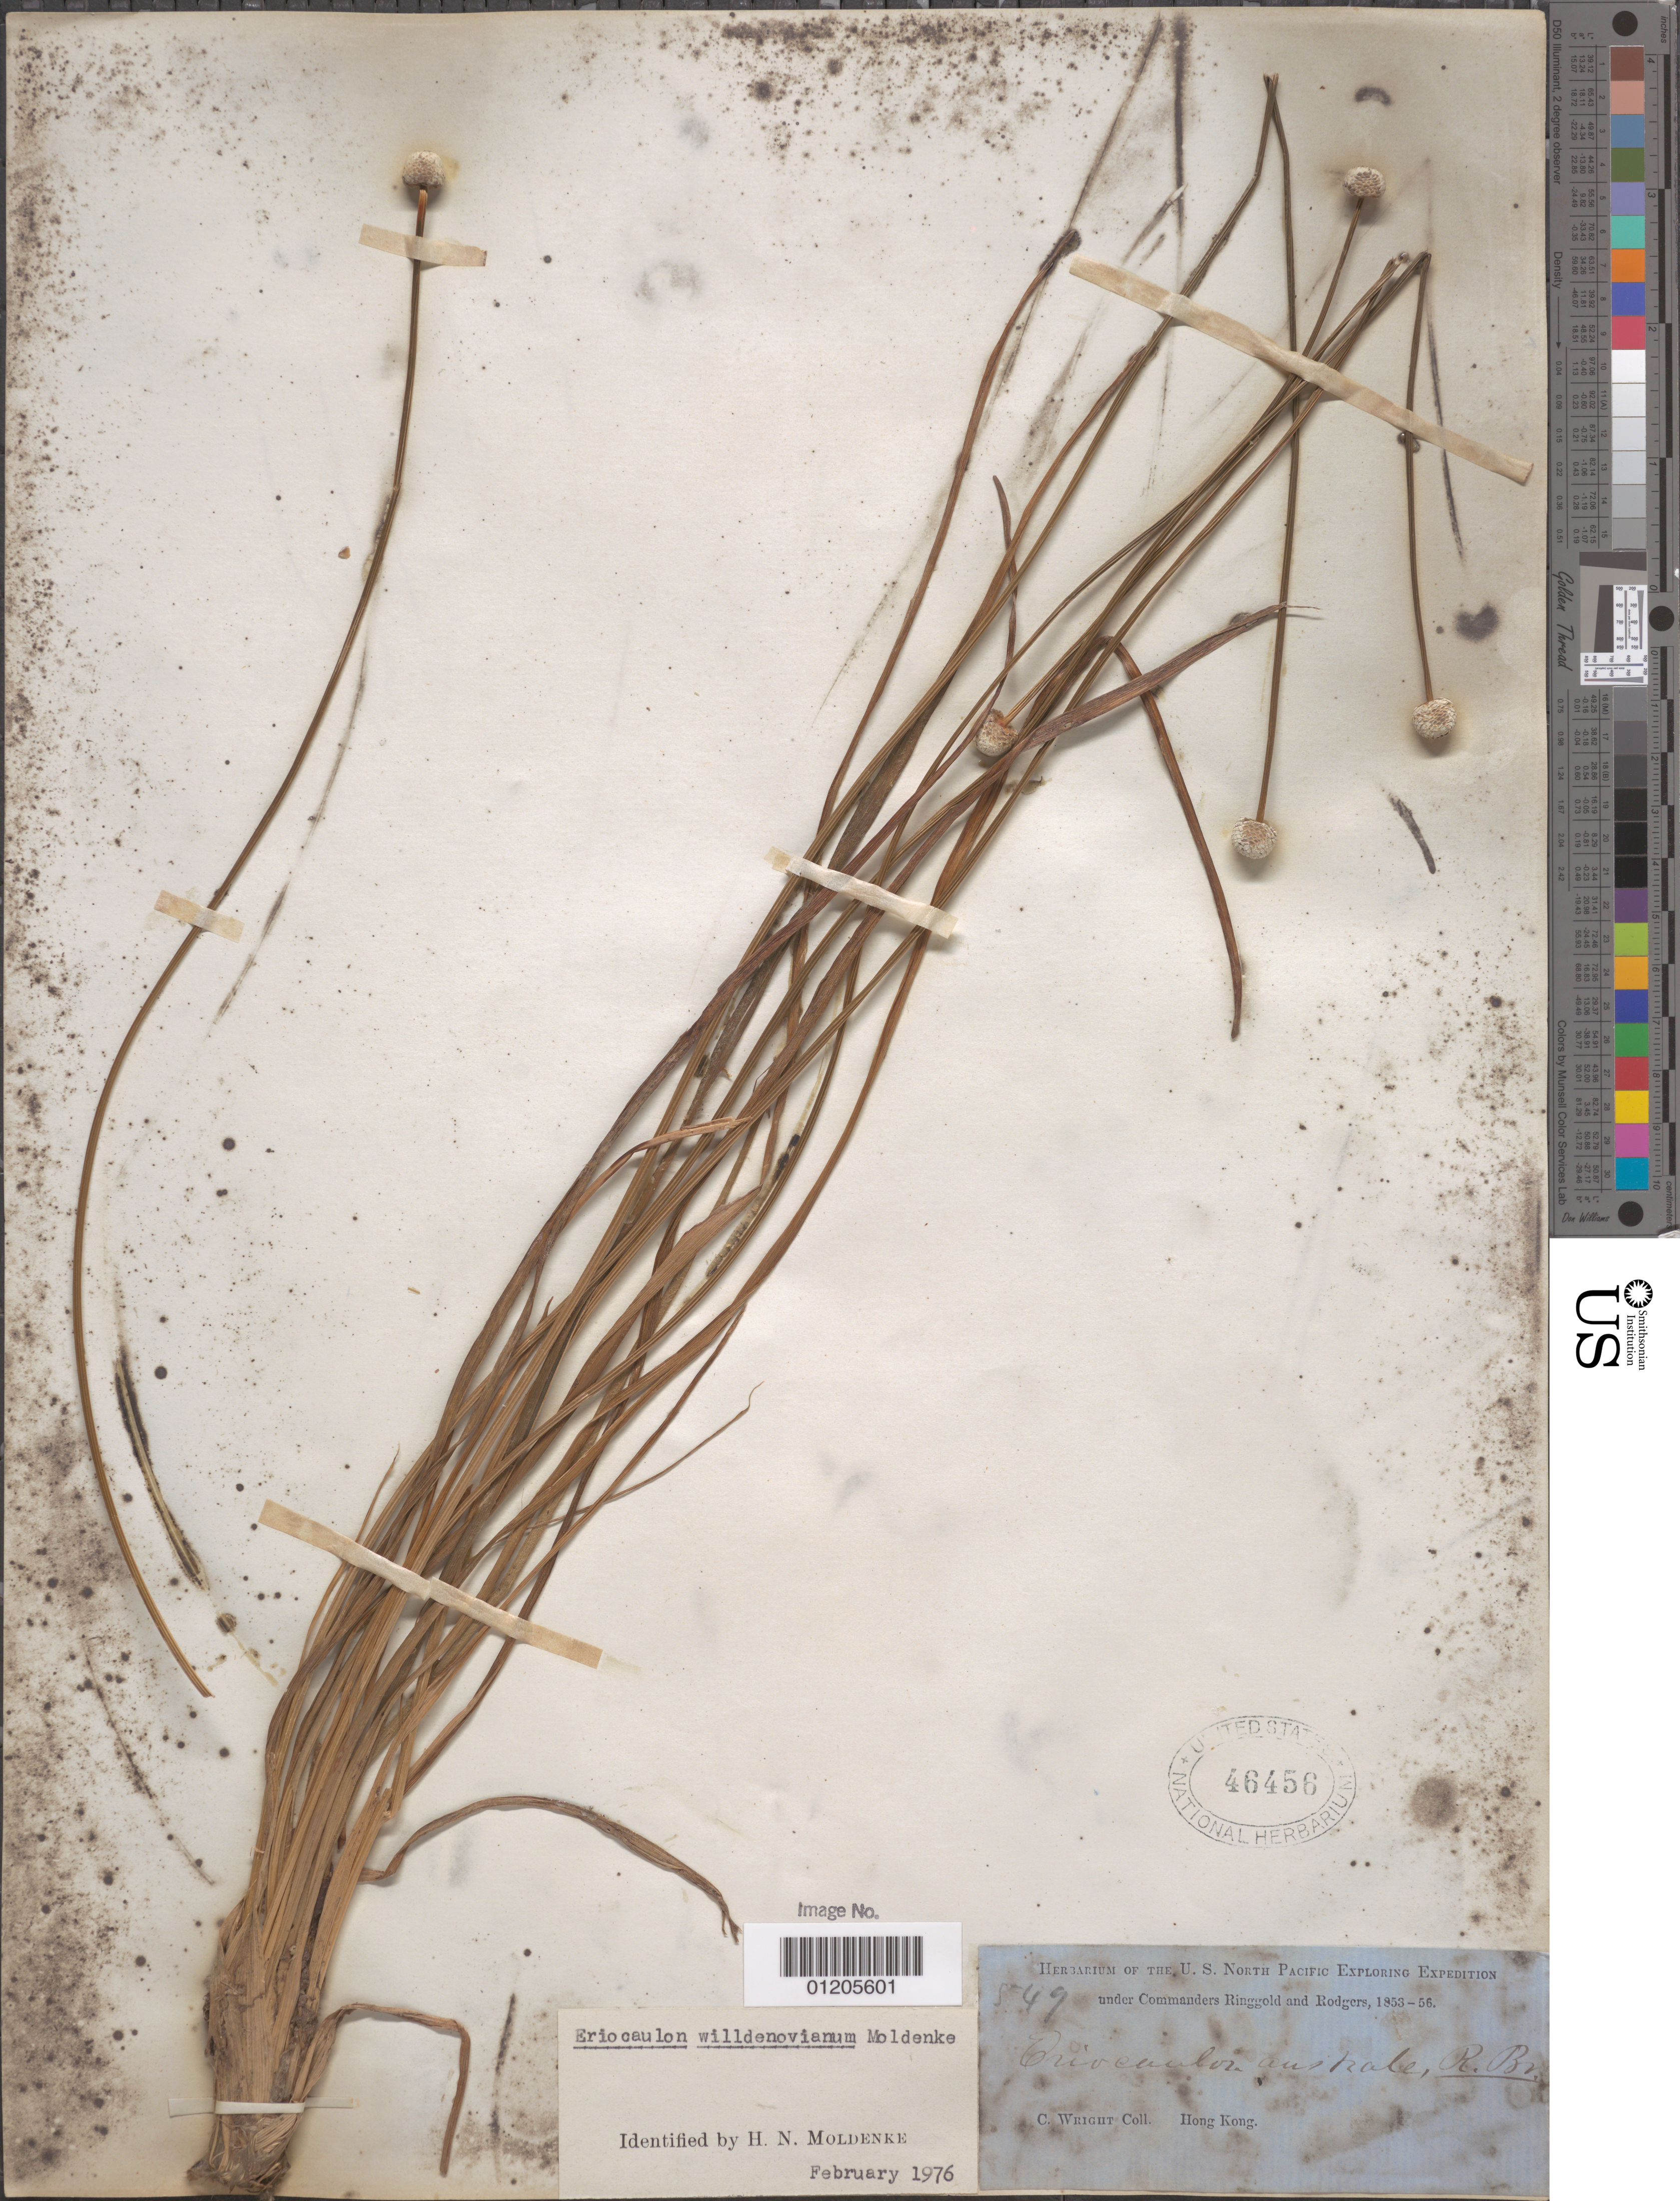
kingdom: Plantae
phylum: Tracheophyta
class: Liliopsida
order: Poales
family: Eriocaulaceae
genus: Eriocaulon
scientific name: Eriocaulon willdenovianum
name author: Moldenke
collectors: C. Wright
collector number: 549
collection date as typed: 1853 to -- -- 1856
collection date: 1853/1856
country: China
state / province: Hong Kong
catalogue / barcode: US 46456